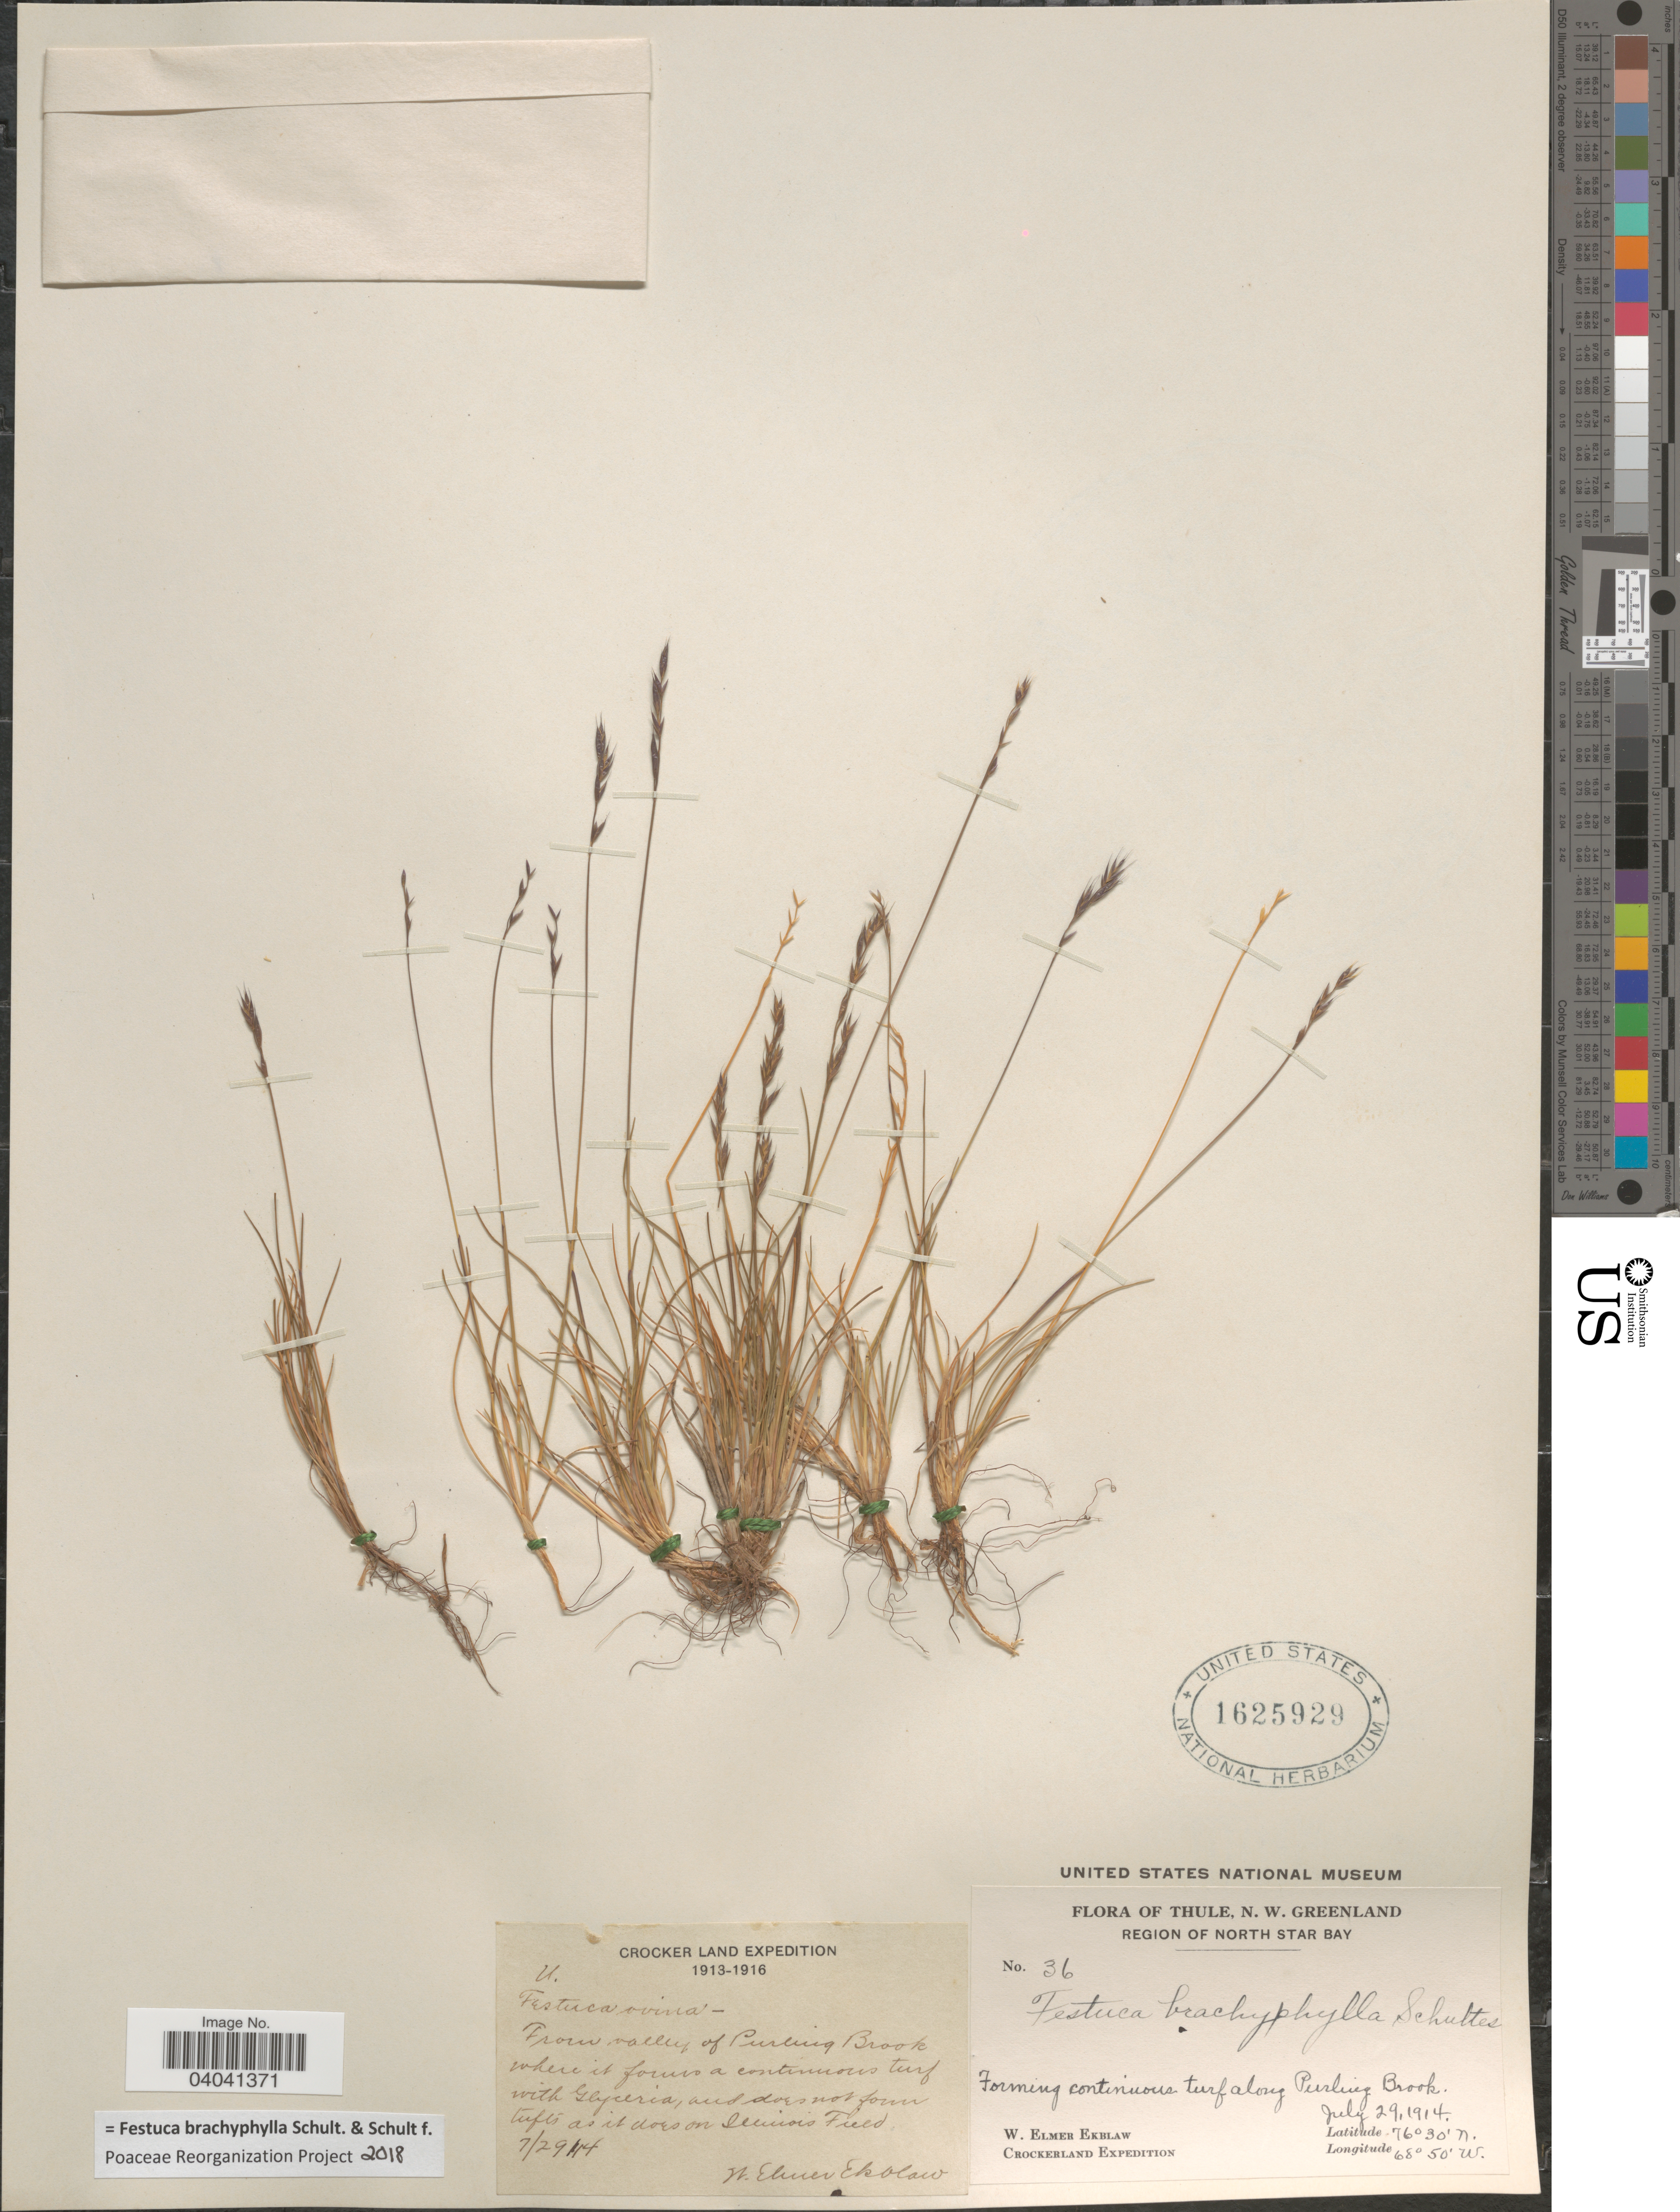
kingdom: Plantae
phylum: Tracheophyta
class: Liliopsida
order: Poales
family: Poaceae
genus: Festuca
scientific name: Festuca brachyphylla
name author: Schult. & Schult. f.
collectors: W. Ekblaw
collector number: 36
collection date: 1914-07-29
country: Greenland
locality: Thule, N. W. Greenland. Region of North Star Bay. Along Purling Brook.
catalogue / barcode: US 1625929